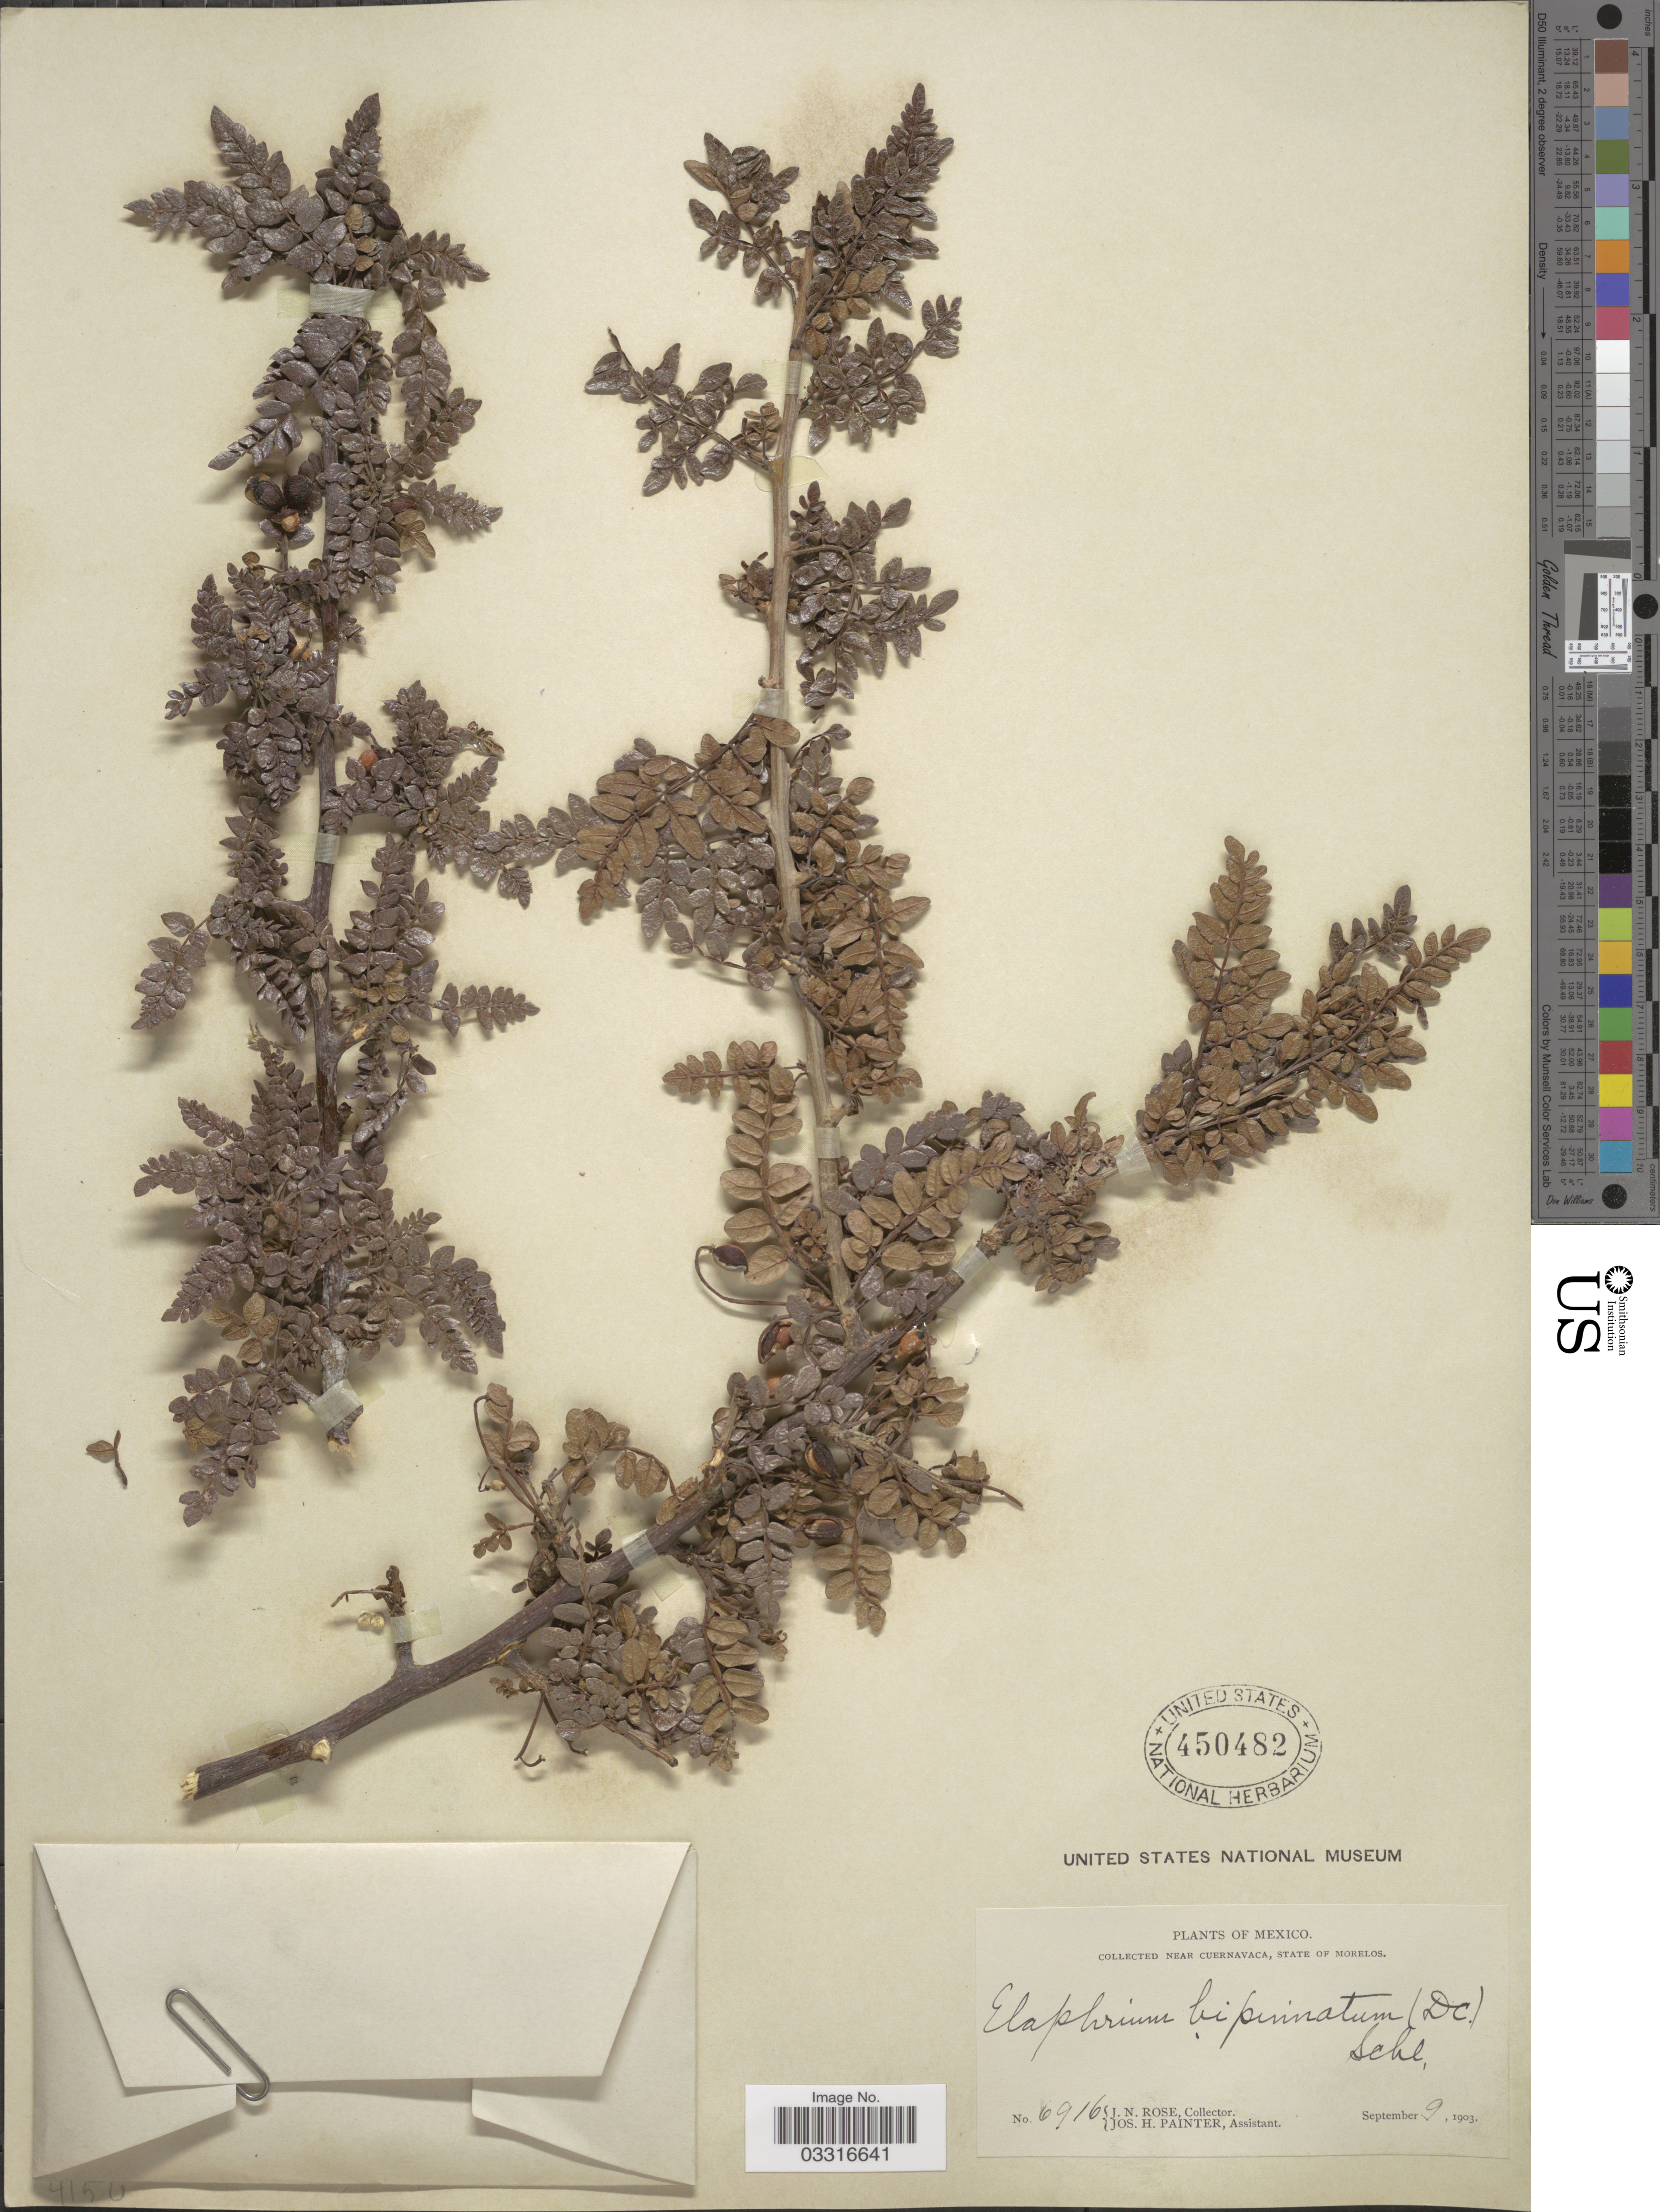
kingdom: Plantae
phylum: Tracheophyta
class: Magnoliopsida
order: Sapindales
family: Burseraceae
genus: Bursera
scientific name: Bursera bipinnata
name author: Engl.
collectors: J. N. Rose & J. H. Painter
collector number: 6916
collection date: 1903-09-09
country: Mexico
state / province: Morelos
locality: Near Cuernavaca.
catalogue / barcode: US 450482